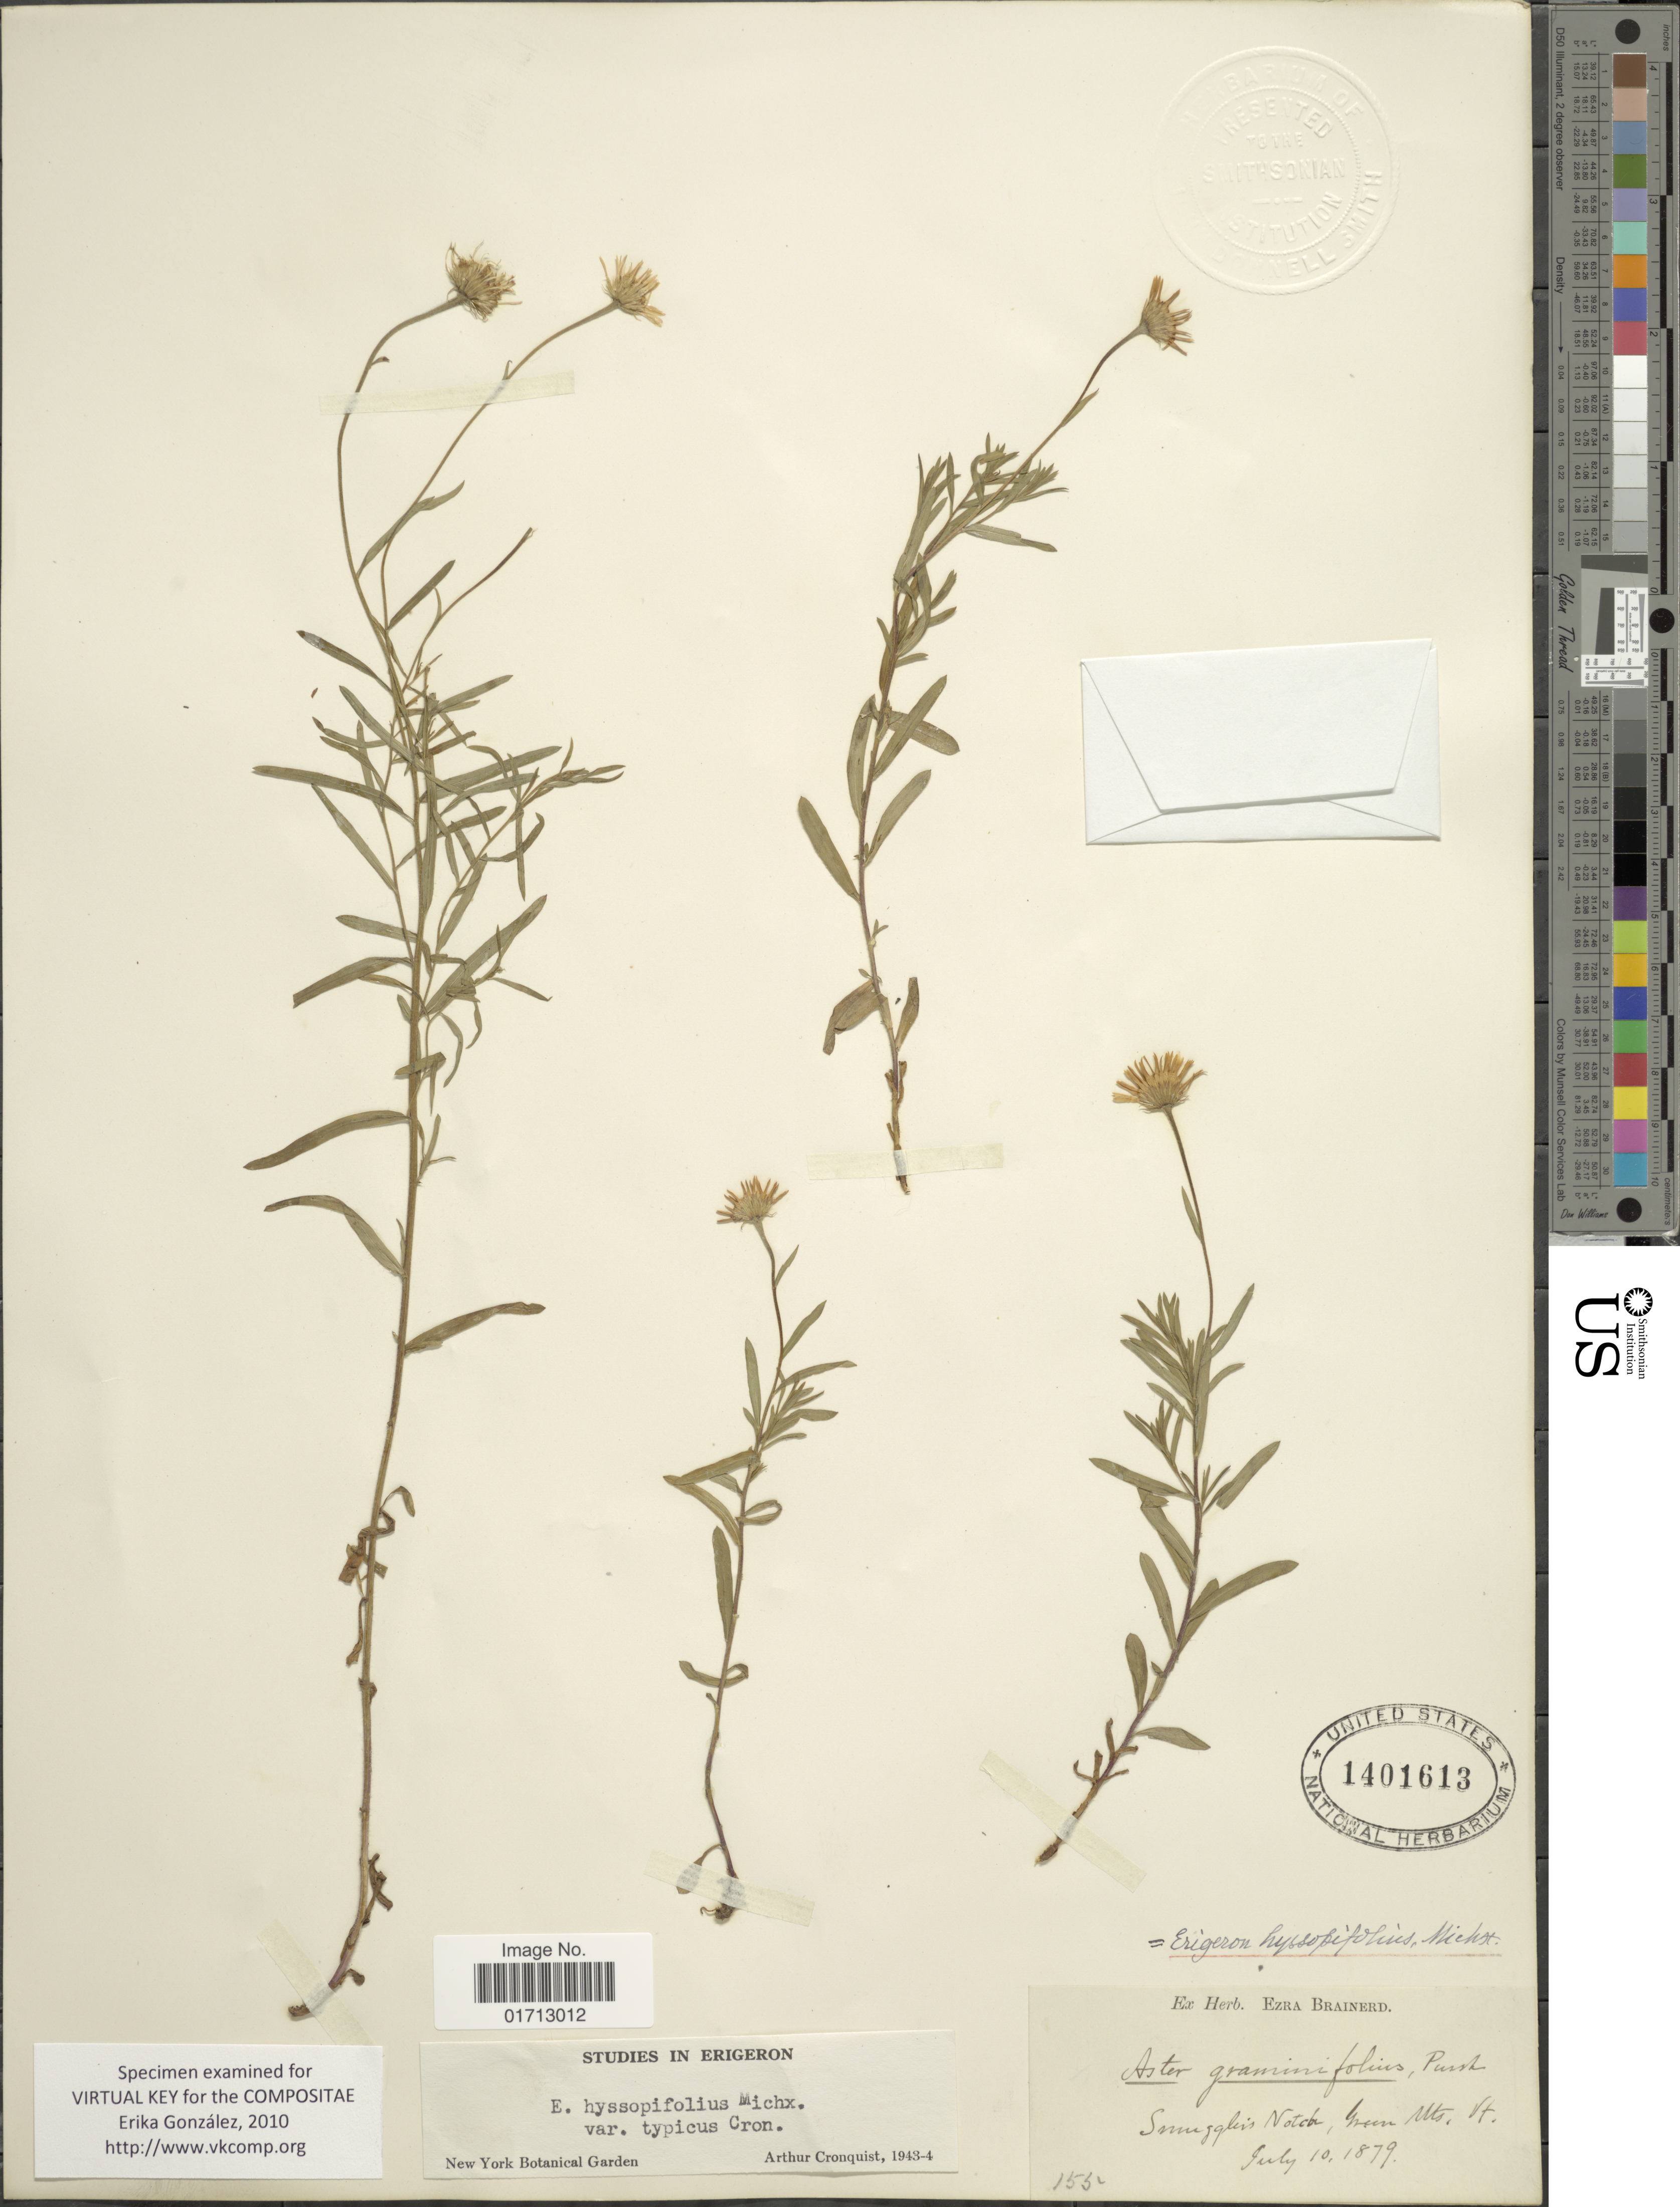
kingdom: Plantae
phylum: Tracheophyta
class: Magnoliopsida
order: Asterales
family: Asteraceae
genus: Erigeron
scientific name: Erigeron hyssopifolius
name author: Michx.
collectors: ex herb. Ezra Brainerd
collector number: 155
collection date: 1879-07-10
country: United States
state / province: Vermont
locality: Smugglers Notch, Green Mts.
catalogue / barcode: US 1401613